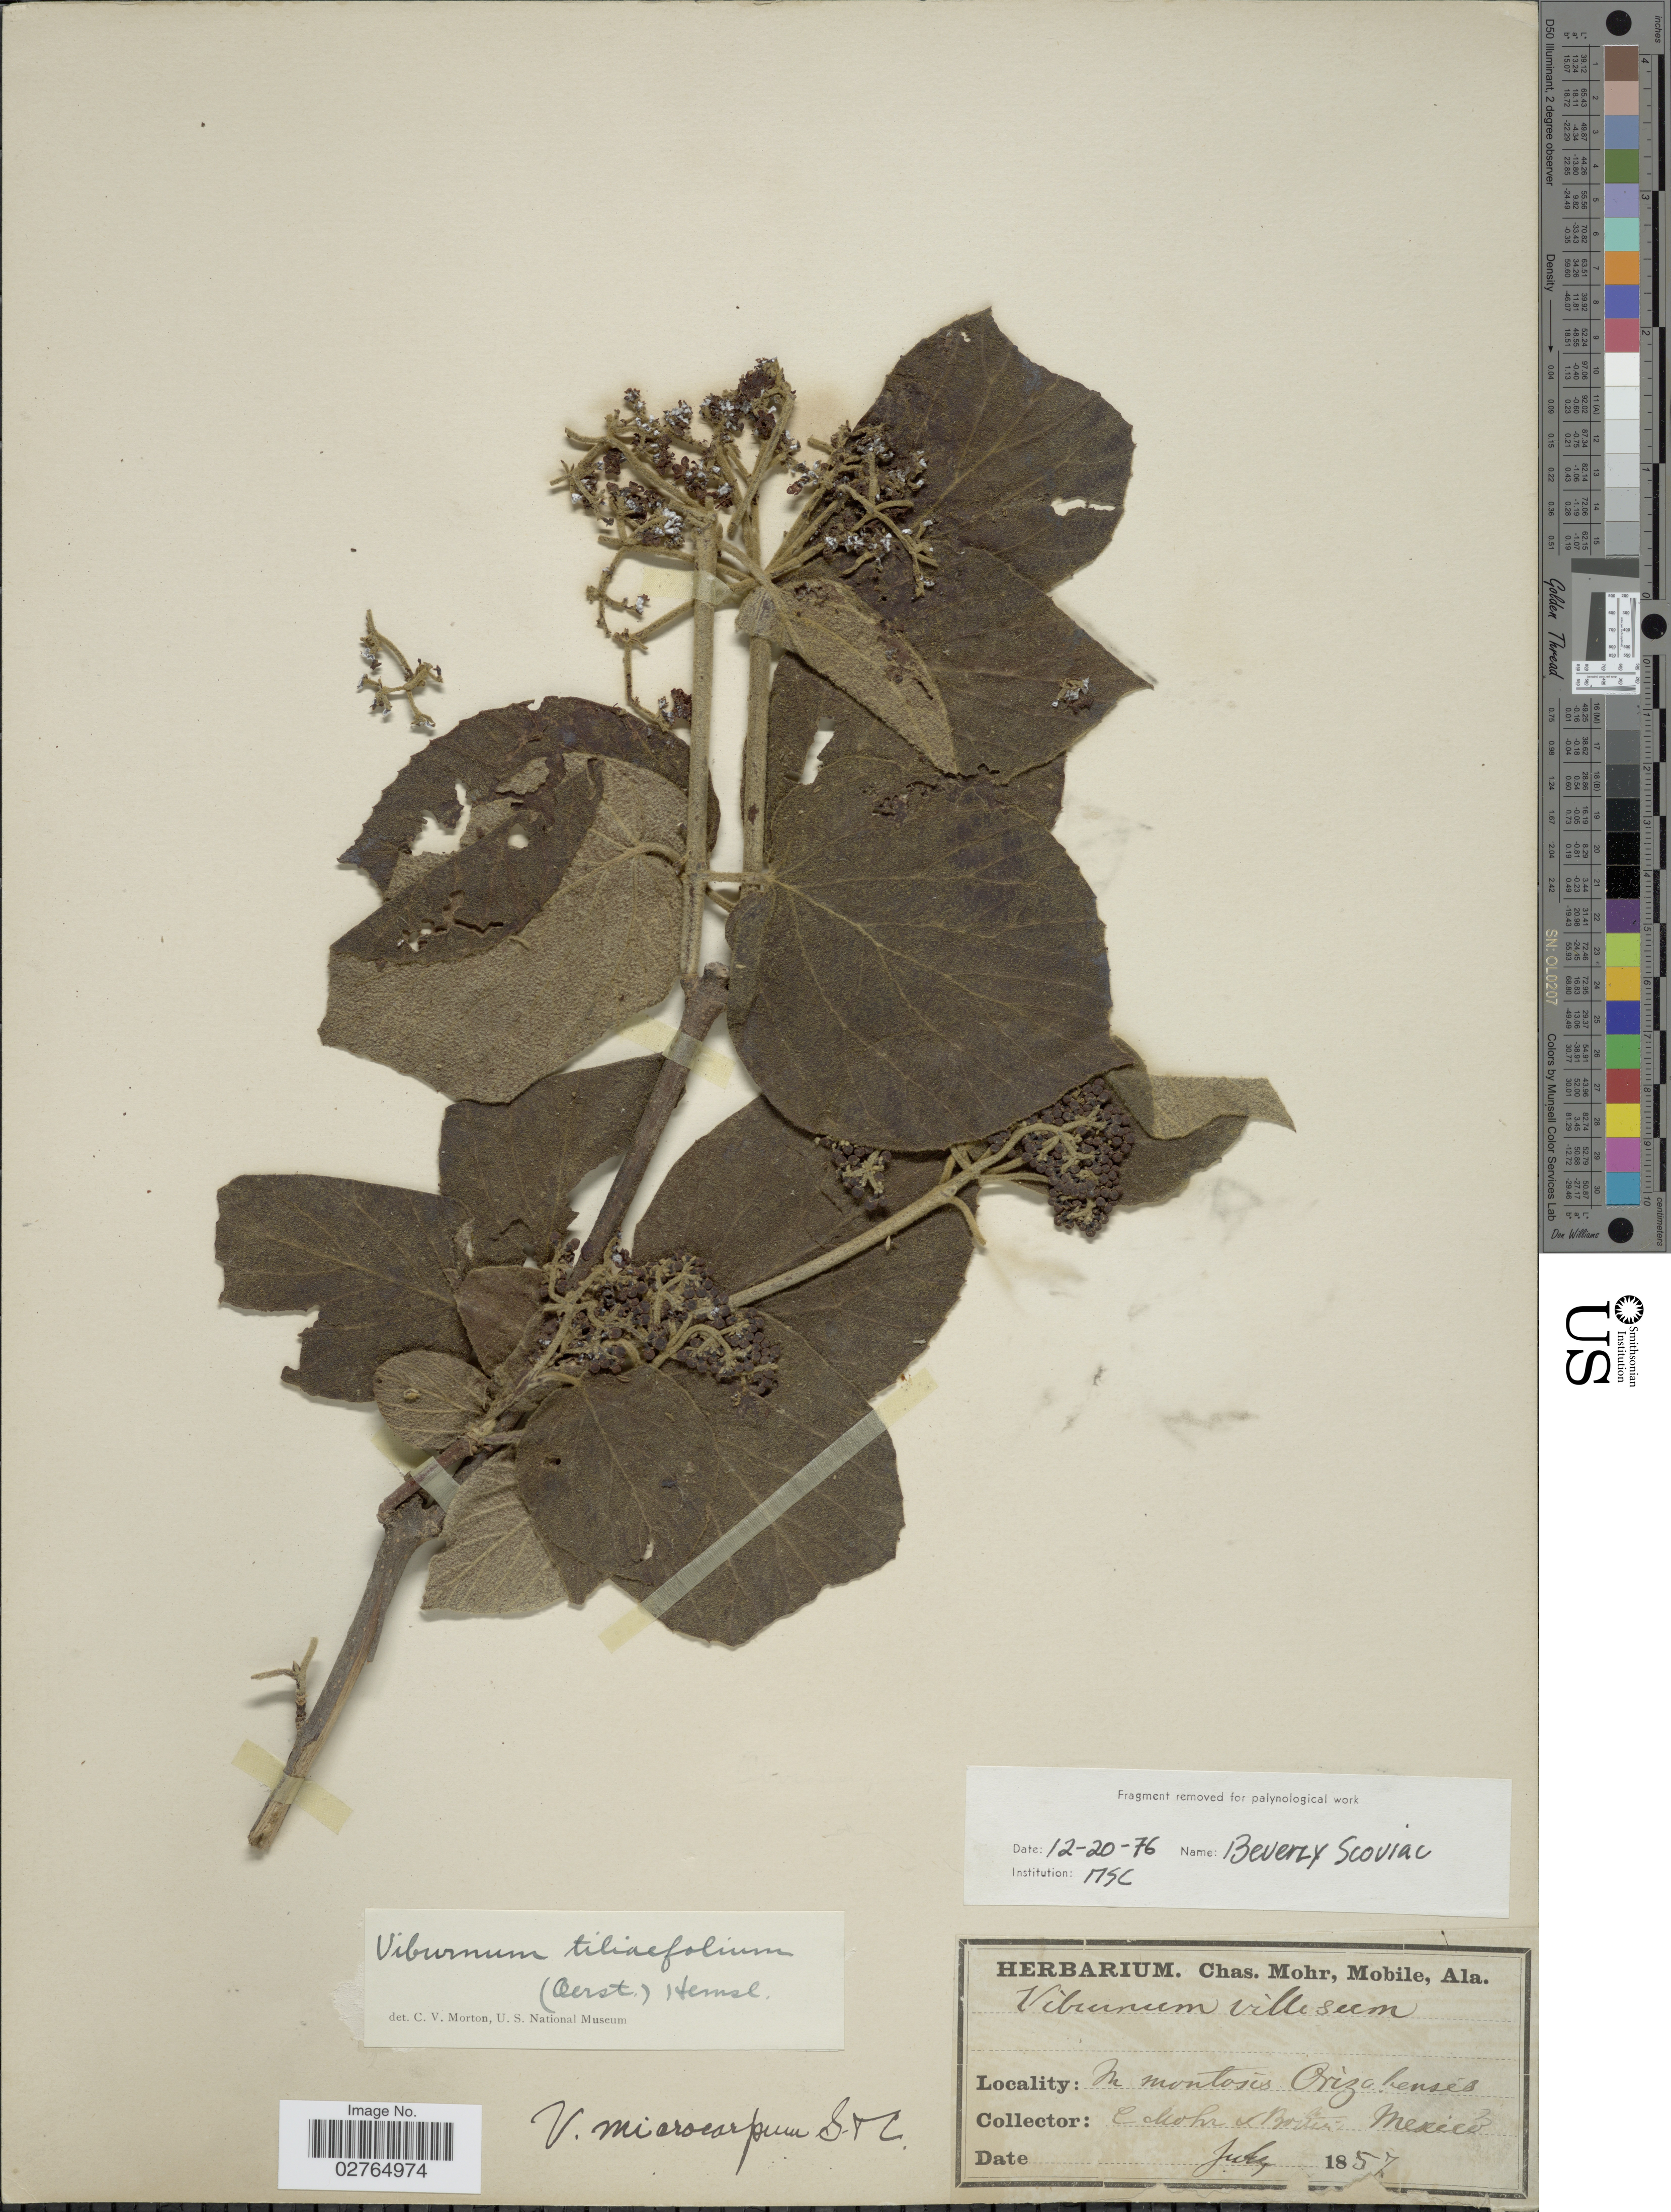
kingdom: Plantae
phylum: Tracheophyta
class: Magnoliopsida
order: Dipsacales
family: Viburnaceae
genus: Viburnum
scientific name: Viburnum tiliifolium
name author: (Oerst.) Hemsl.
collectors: C. T. Mohr & -- Boivin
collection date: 1857-07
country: Mexico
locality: In montosis Orizabensis